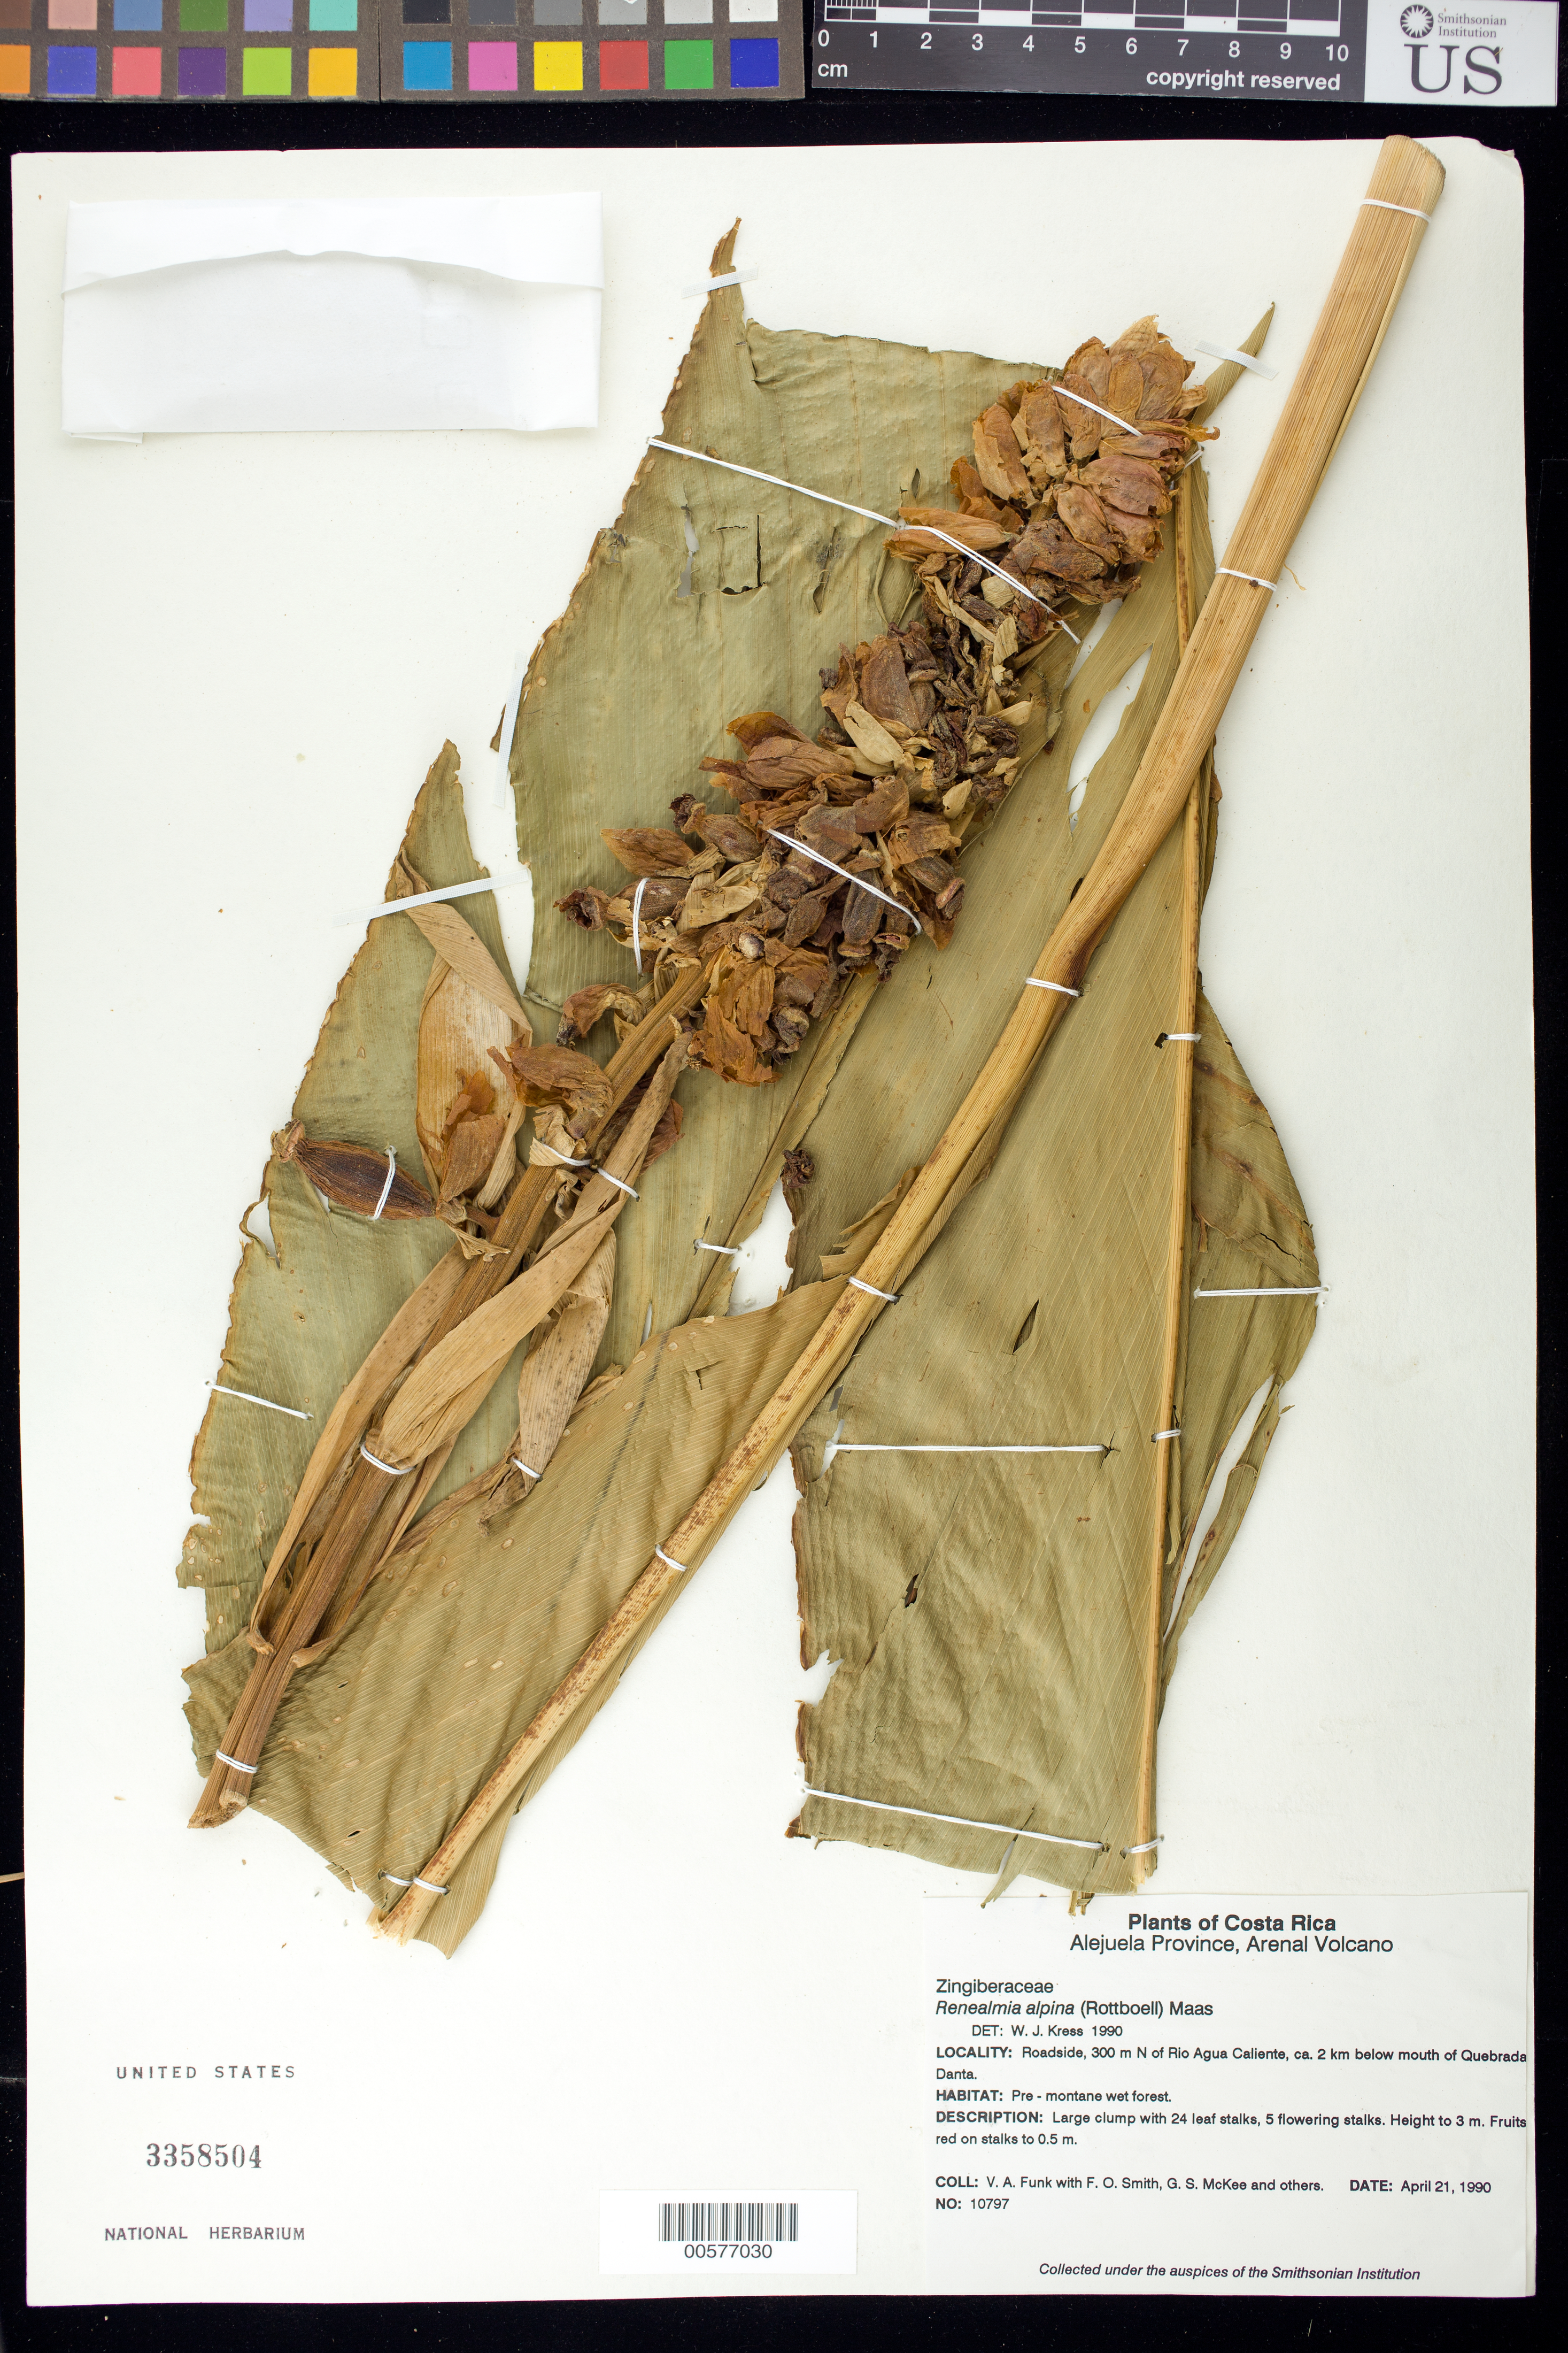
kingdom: Plantae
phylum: Tracheophyta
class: Liliopsida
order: Zingiberales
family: Zingiberaceae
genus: Renealmia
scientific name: Renealmia alpinia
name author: (Rottb.) Maas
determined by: Kress, W. J., (US), Smithsonian Institution - National Museum of Natural History (UNITED STATES)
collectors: V. Funk, F. Smith, G. S. McKee & et al.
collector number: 10797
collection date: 1990-04-21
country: Costa Rica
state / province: Alajuela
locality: Roadside, 300 m N of Rio Aguz Caliente; ca 2 km below mouth of Quebrada Danta. Arenal Volcano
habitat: Pre-montane wet forest.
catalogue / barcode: US 3358504